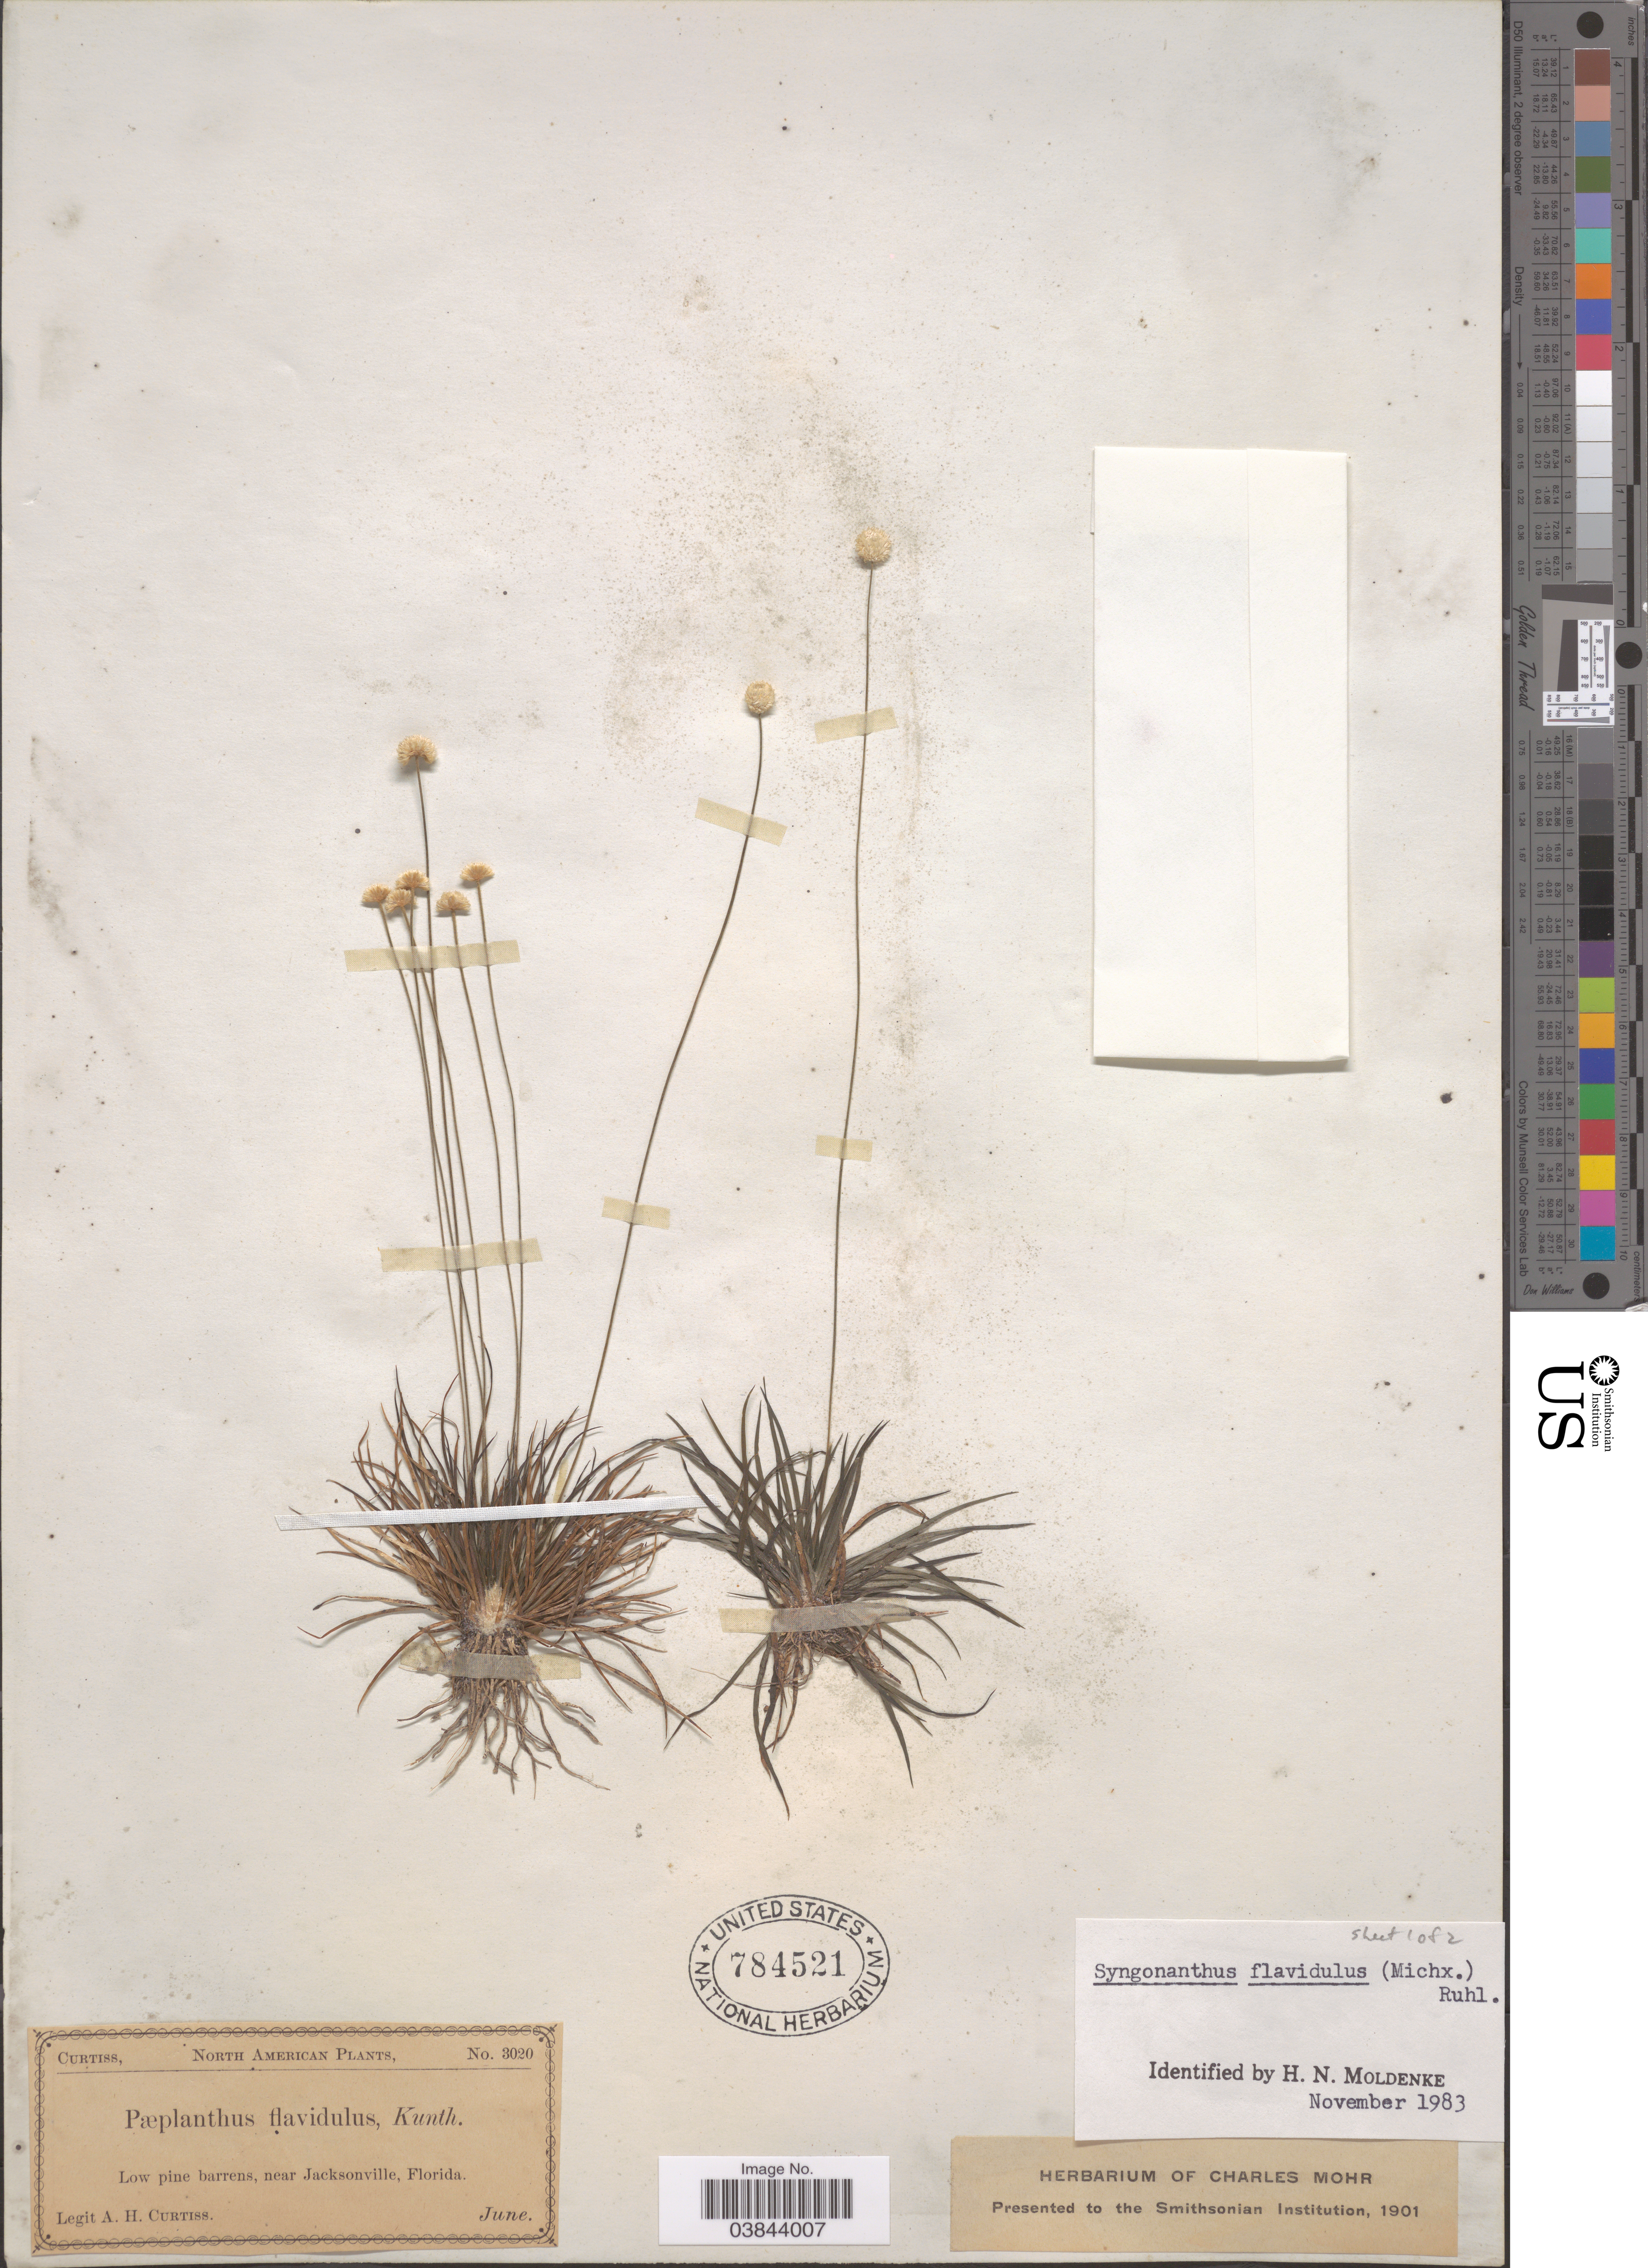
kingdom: Plantae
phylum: Tracheophyta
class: Liliopsida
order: Poales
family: Eriocaulaceae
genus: Syngonanthus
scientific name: Syngonanthus flavidulus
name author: (Michx.) Ruhland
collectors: A. H. Curtiss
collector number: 3020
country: United States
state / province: Florida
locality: Near Jacksonville.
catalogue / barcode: US 784521